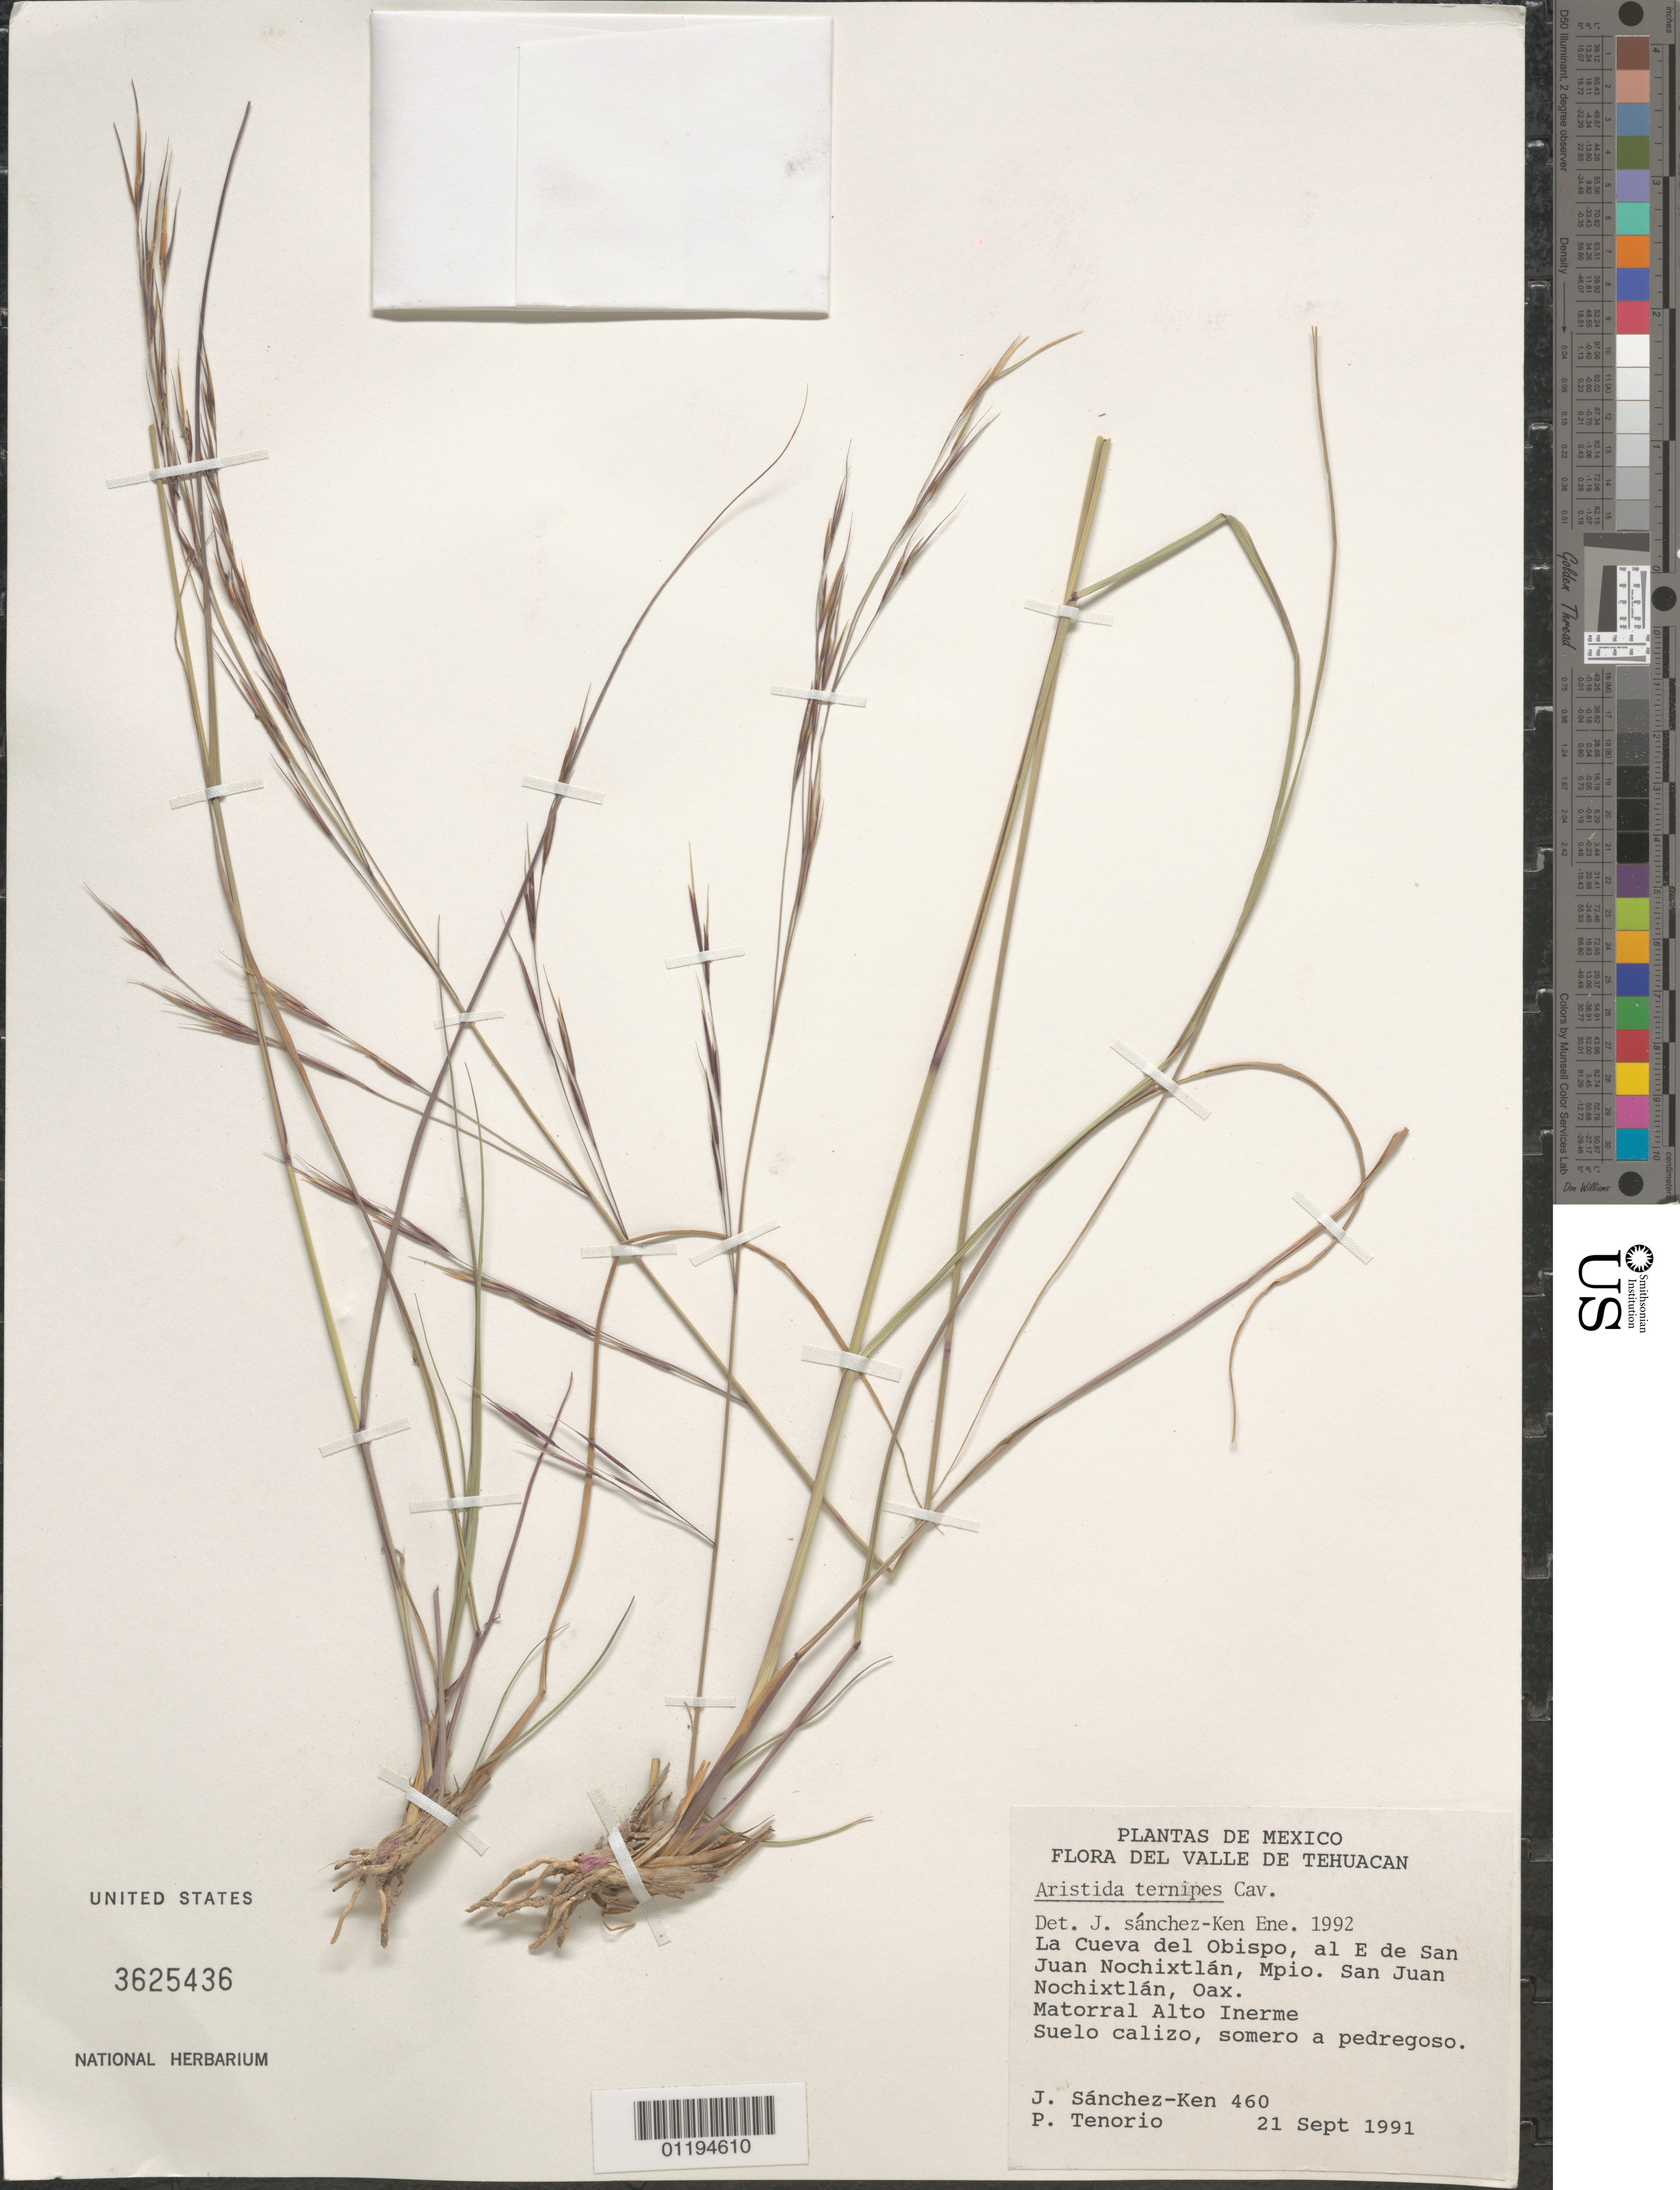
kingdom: Plantae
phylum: Tracheophyta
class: Liliopsida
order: Poales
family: Poaceae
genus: Aristida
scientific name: Aristida ternipes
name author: Cav.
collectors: J. G. Sánchez-Ken & Tenorio, P.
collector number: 460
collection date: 1991-09-20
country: Mexico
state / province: Oaxaca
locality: E of San Juan Nochixtlan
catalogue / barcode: US 3625436